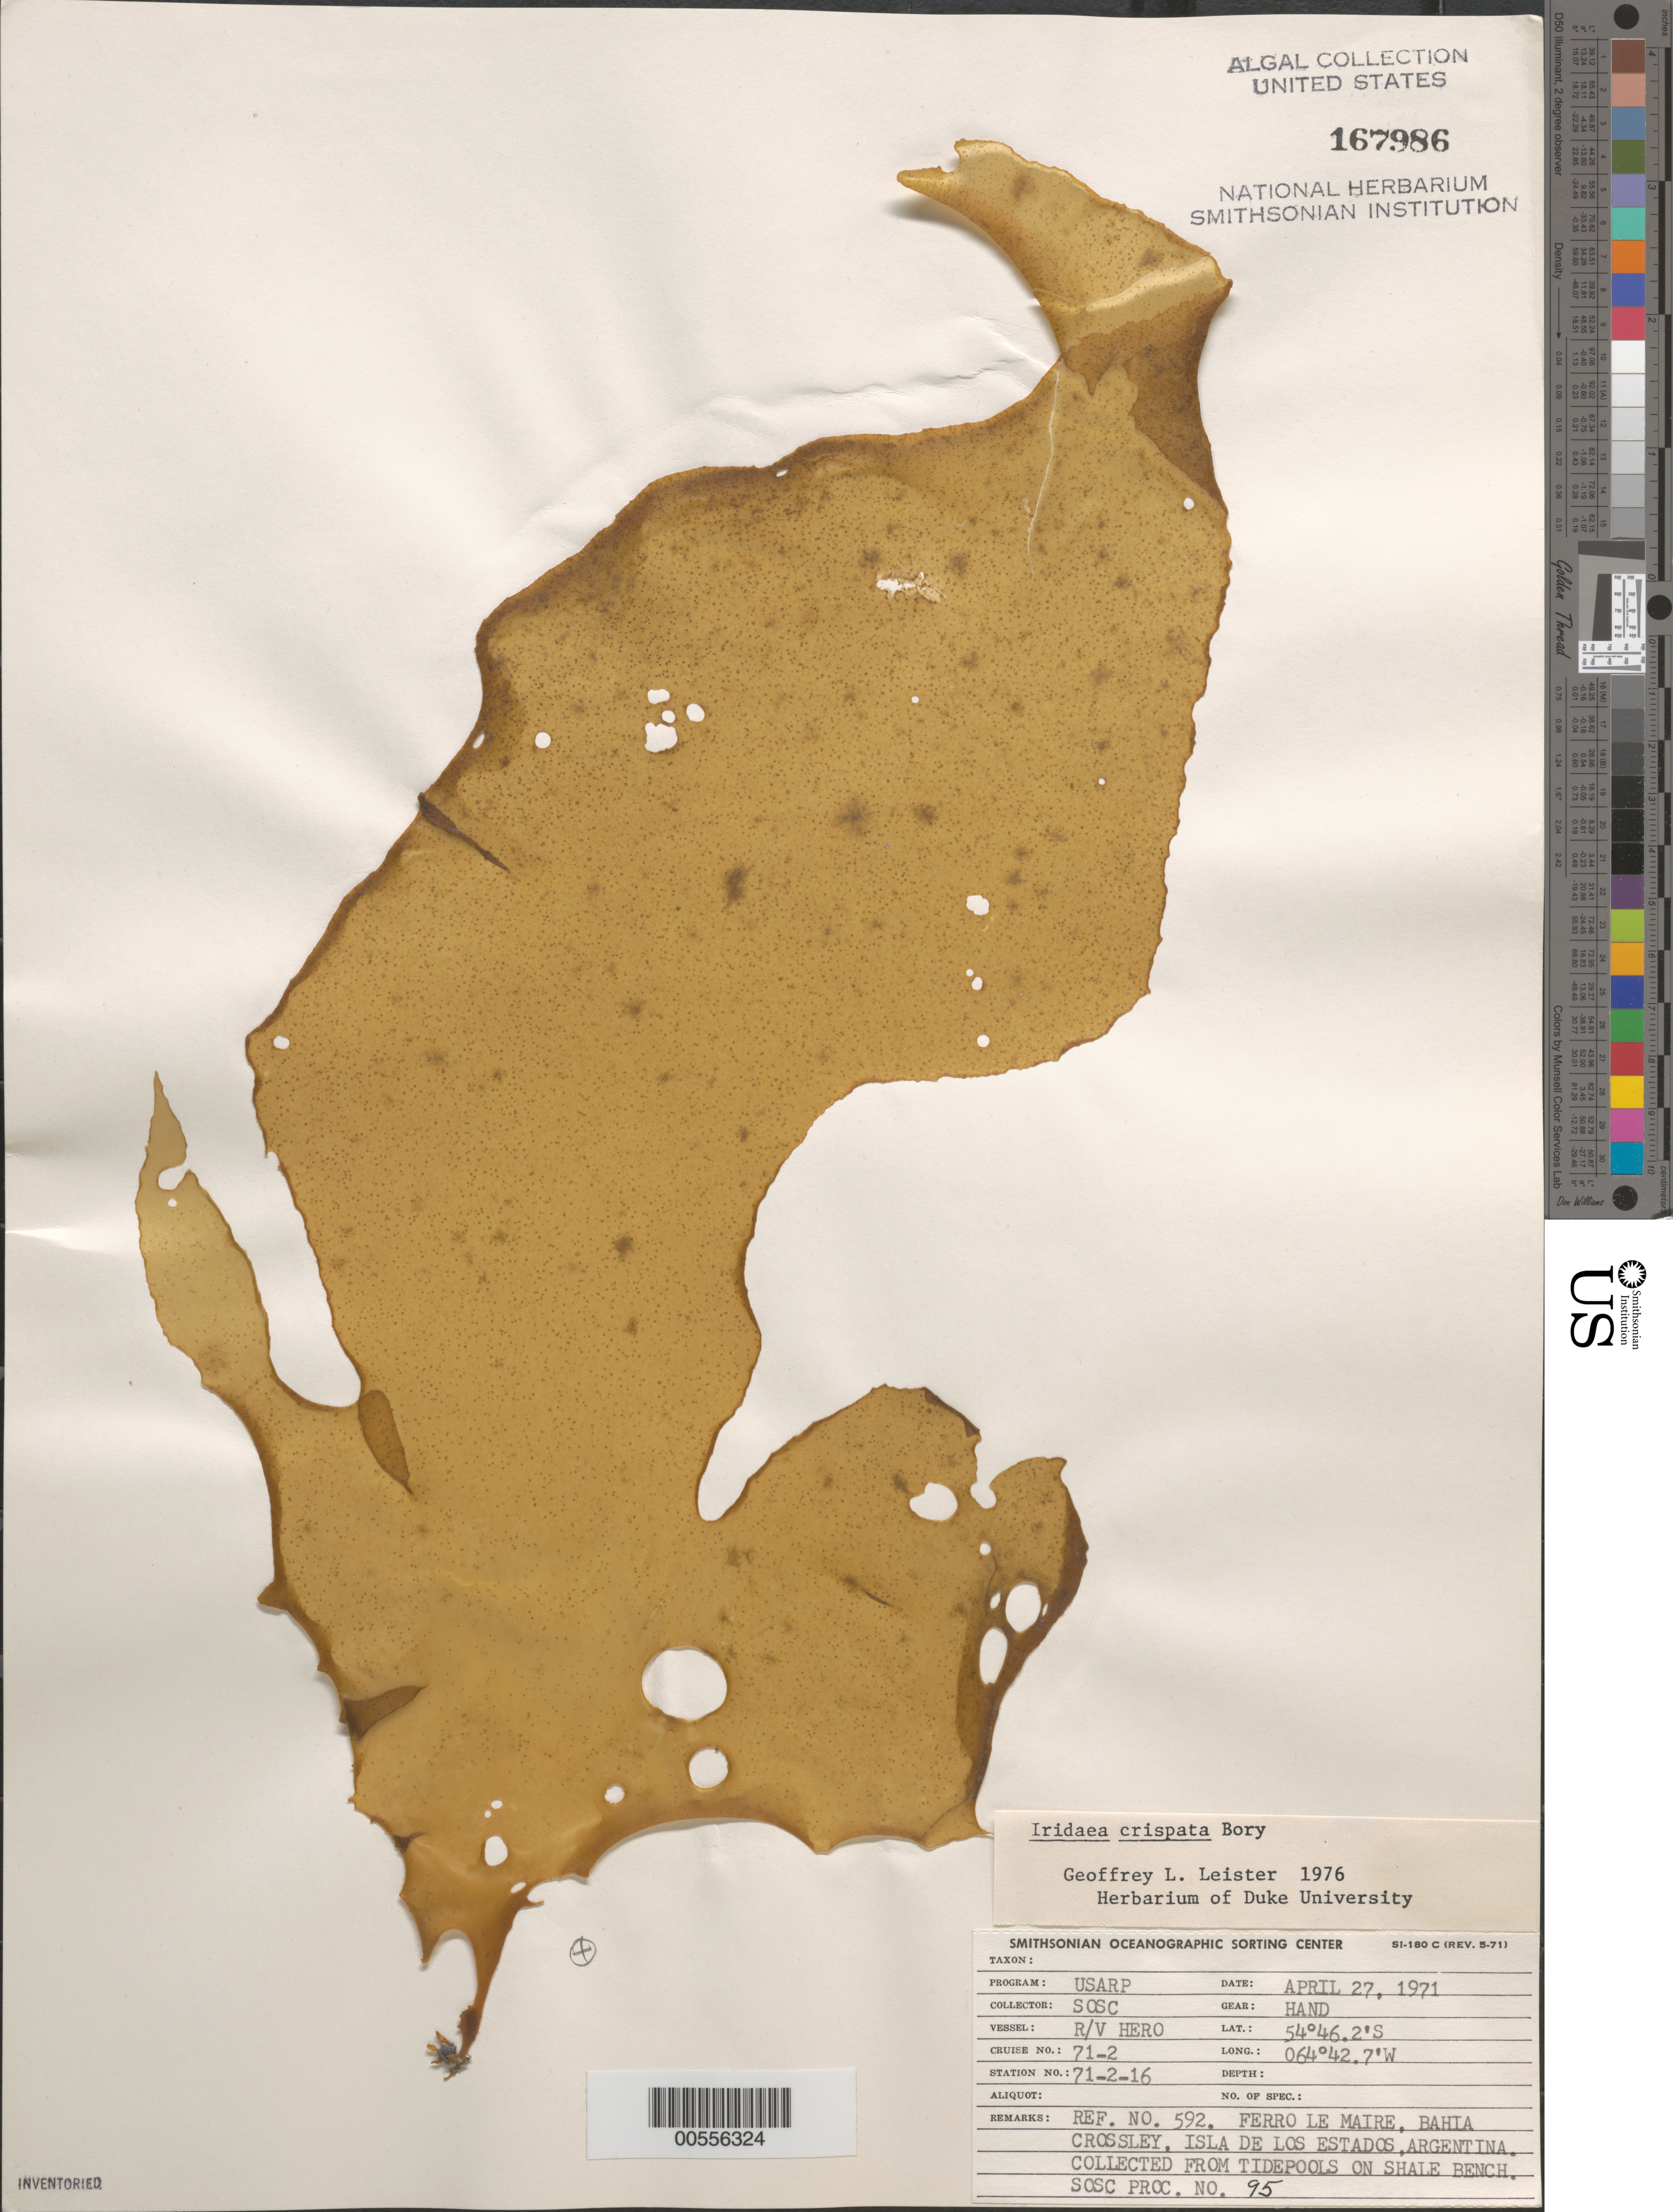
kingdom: Plantae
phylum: Rhodophyta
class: Florideophyceae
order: Gigartinales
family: Gigartinaceae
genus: Sarcothalia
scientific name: Sarcothalia crispata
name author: (Bory) Leister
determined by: Algae name updating Project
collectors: SOSC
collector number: Station 71-2-16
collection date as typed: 27 Apr 1971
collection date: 1971-04-27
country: Argentina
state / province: Tierra del Fuego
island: Isla de los Estados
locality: Ferro le Maire, Bahia Crossley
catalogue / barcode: US 167986